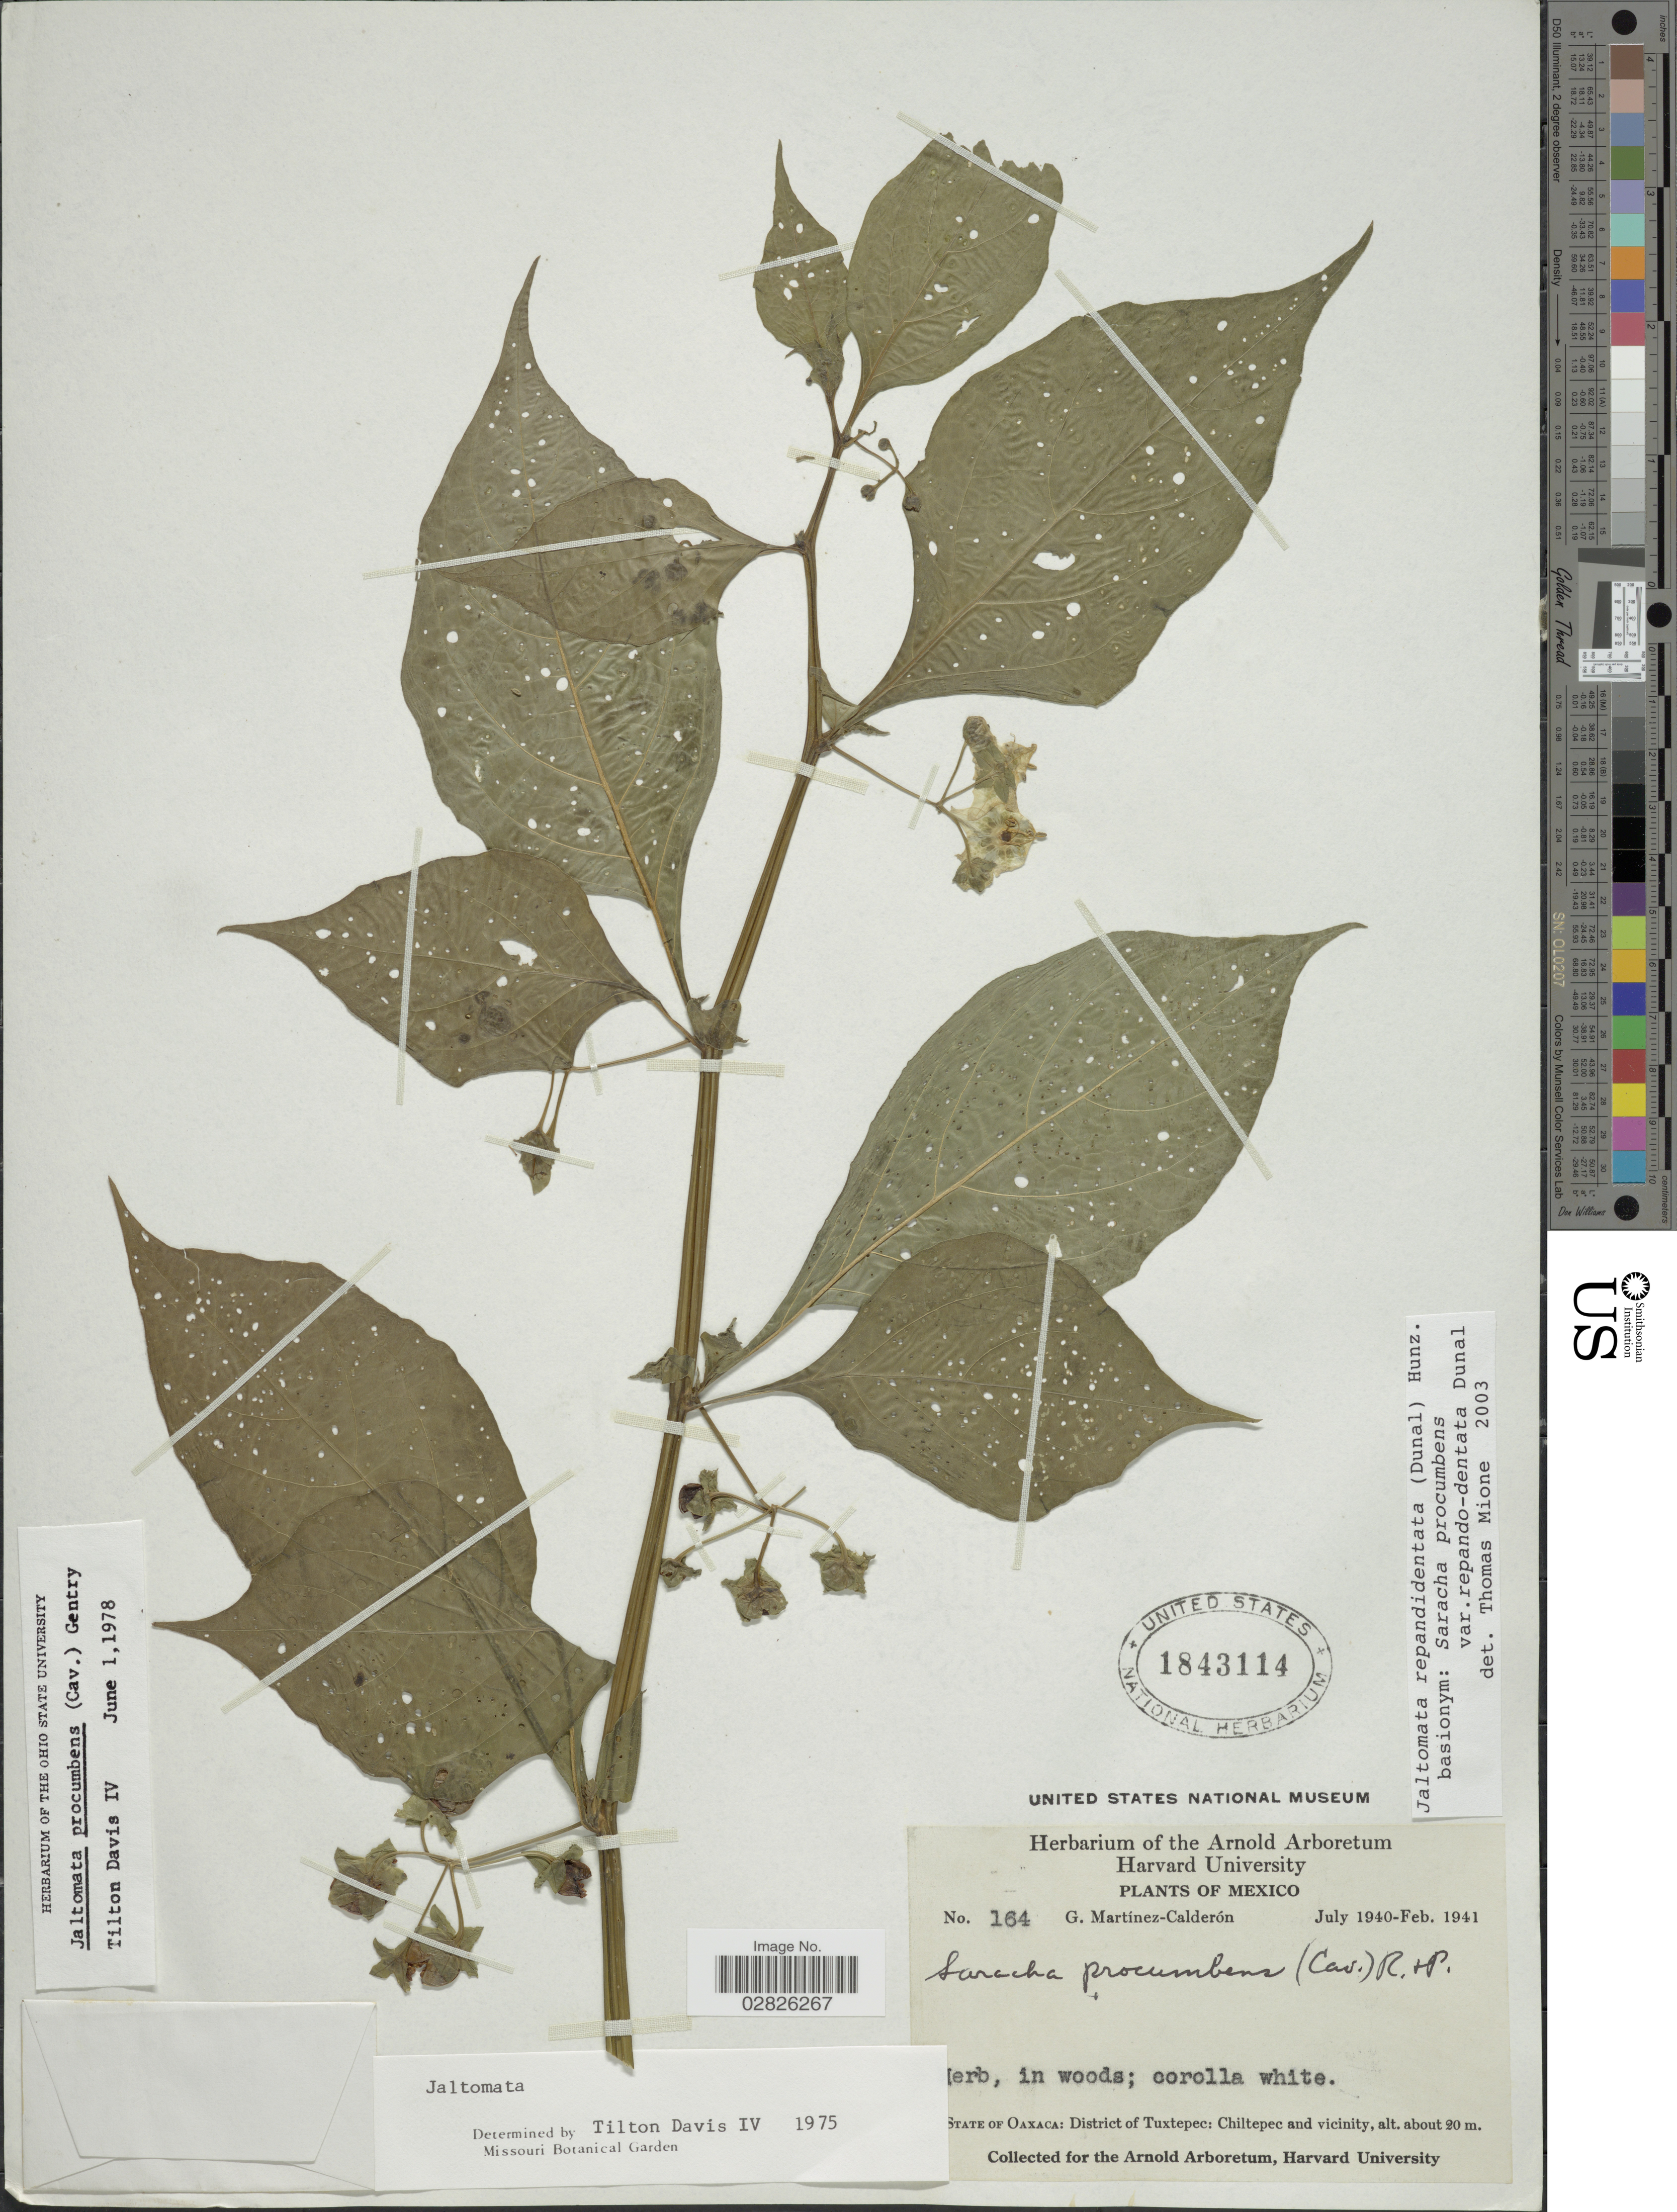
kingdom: Plantae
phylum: Tracheophyta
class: Magnoliopsida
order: Solanales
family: Solanaceae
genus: Jaltomata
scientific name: Jaltomata repandidentata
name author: (Dunal) Hunz.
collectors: G. Martínez Calderón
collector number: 164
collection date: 1940-07/1941-02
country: Mexico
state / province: Oaxaca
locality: District de Tuxtepec: Chiltepec and vicinity.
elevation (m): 20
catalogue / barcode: US 1843114